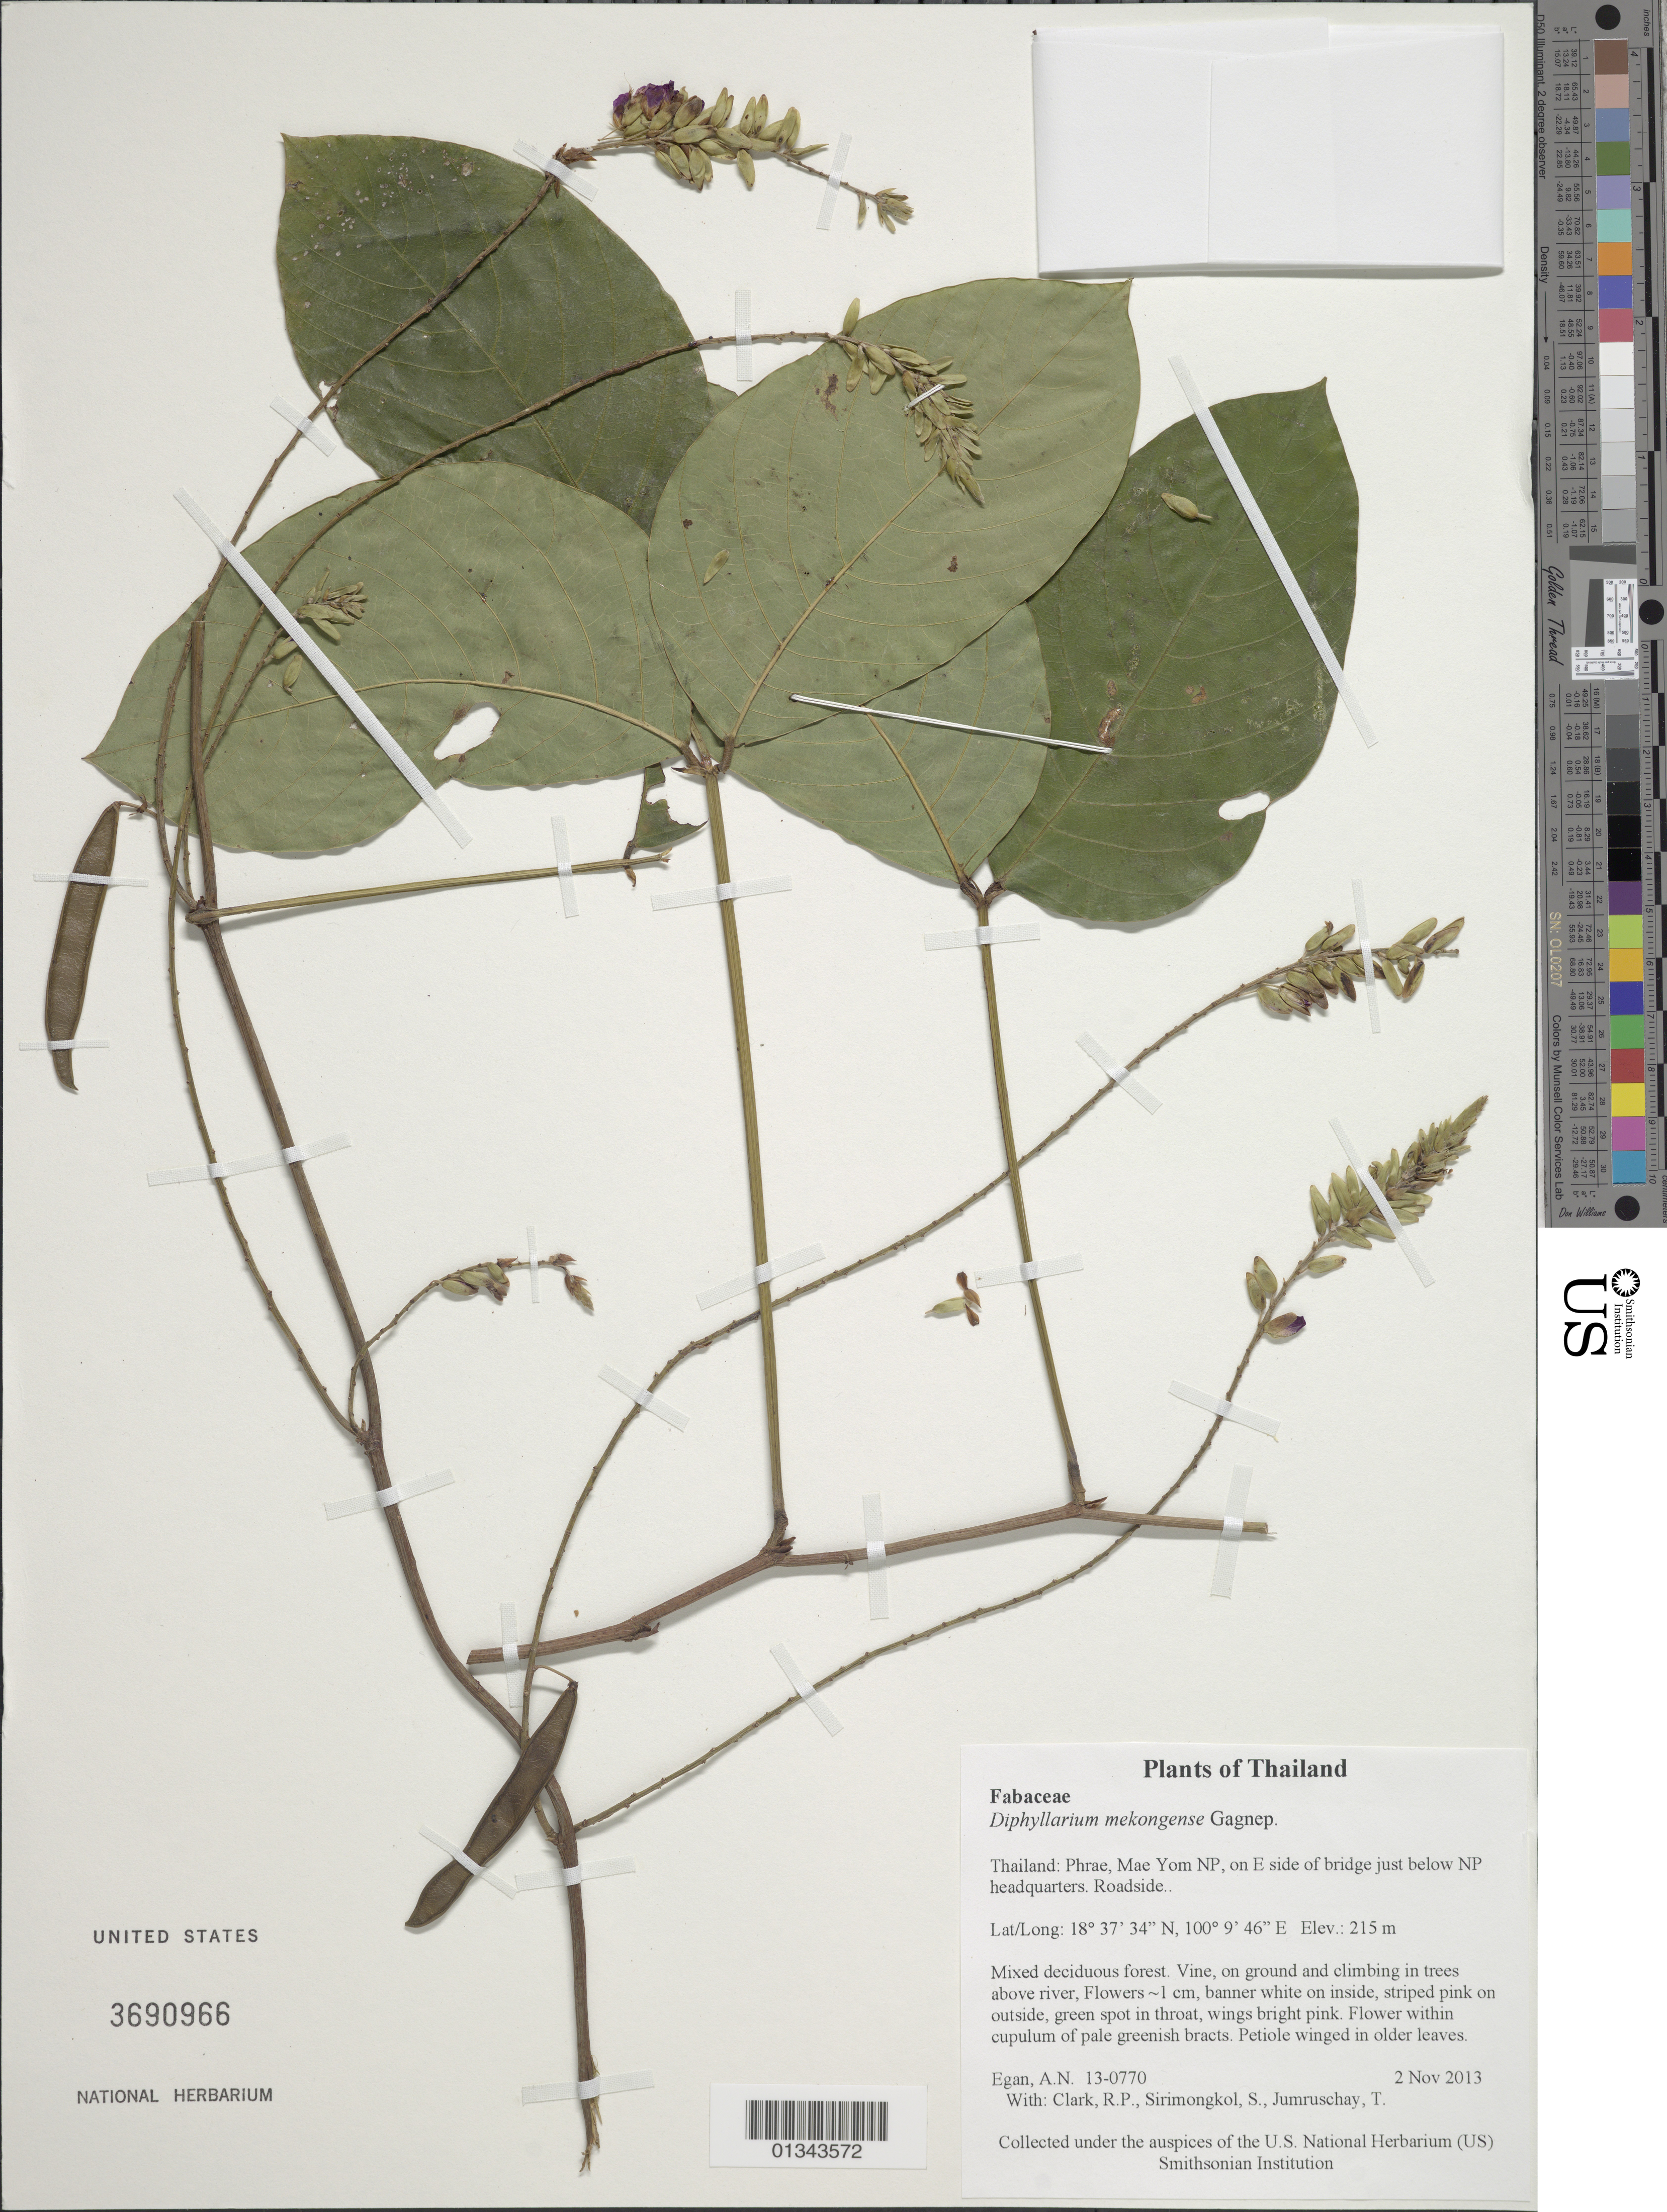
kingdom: Plantae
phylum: Tracheophyta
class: Magnoliopsida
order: Fabales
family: Fabaceae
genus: Diphyllarium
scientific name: Diphyllarium mekongense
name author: Gagnep.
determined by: Egan, Ashley N., (US), Smithsonian Institution - National Museum of Natural History (UNITED STATES)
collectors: A. N. Egan, R. P. Clark, S. Sirimongkol & T. Jumruschay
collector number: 13-0770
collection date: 2013-11-02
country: Thailand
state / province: Phrae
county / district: Song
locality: Mae Yom NP, on E side of bridge just below NP headquarters. Roadside.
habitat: Mixed deciduous forest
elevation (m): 215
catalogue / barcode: US 3690966